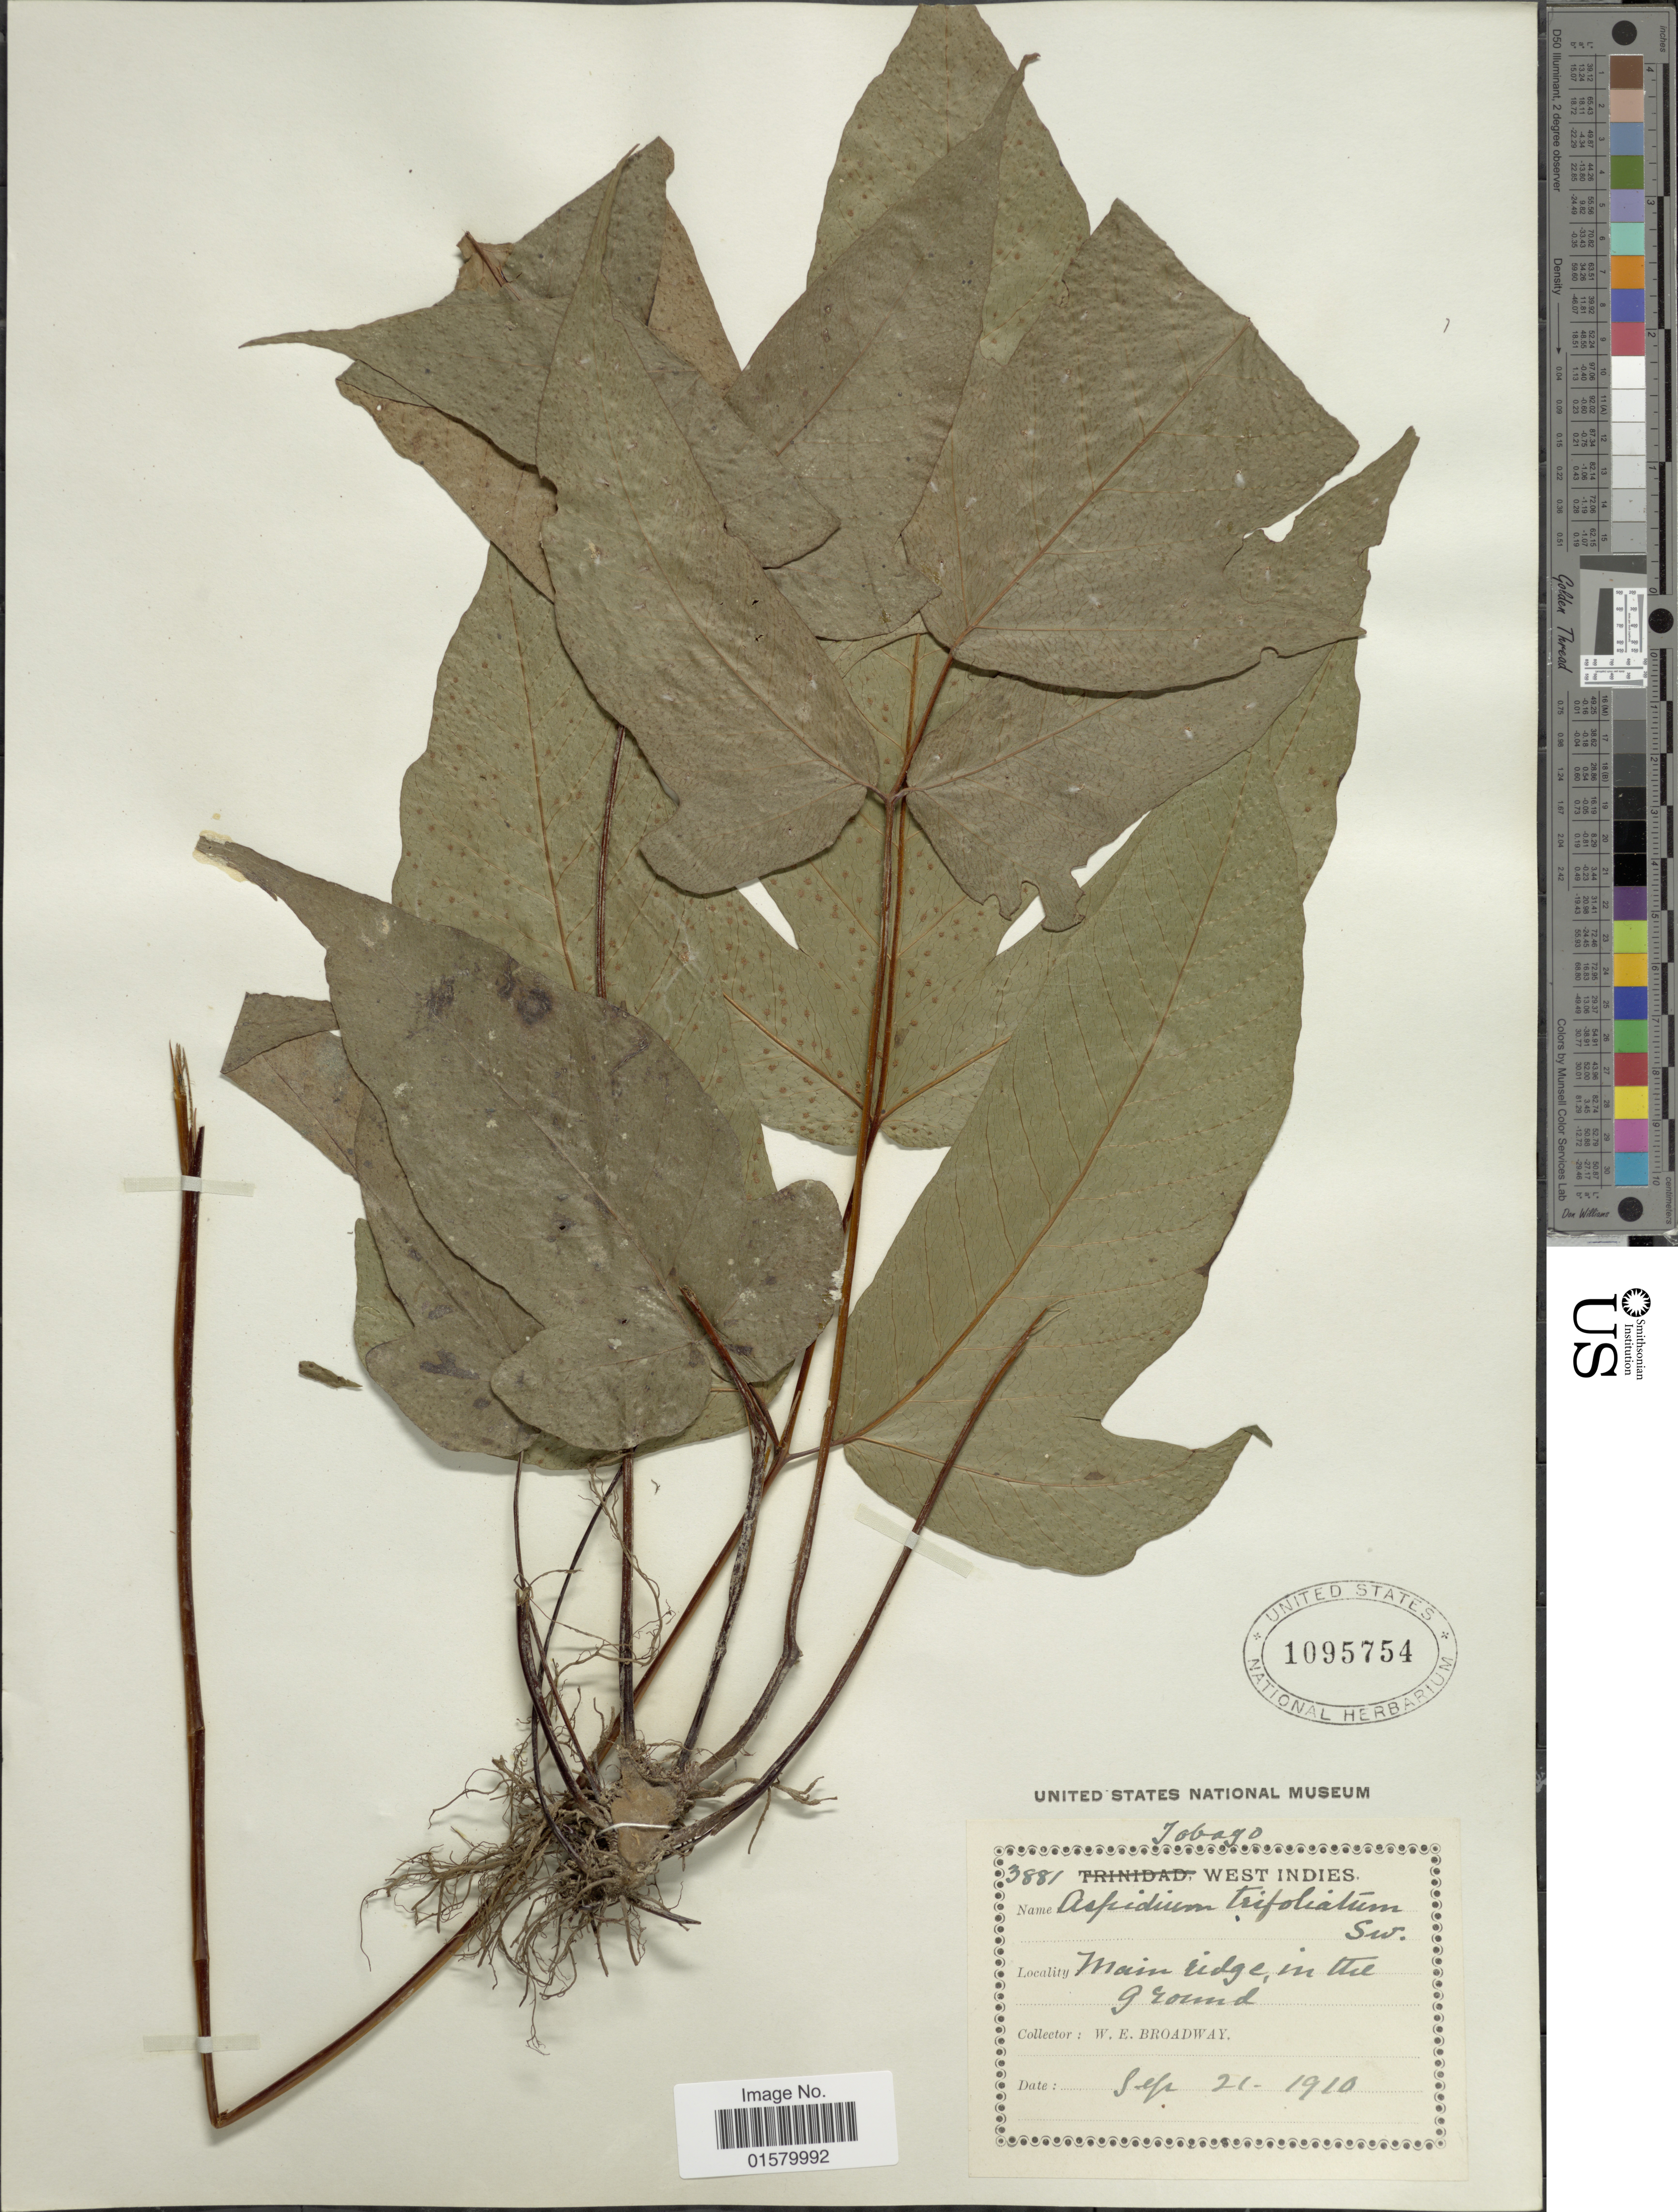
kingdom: Plantae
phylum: Tracheophyta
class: Polypodiopsida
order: Polypodiales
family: Tectariaceae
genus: Tectaria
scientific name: Tectaria trifoliata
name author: (L.) Cav.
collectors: W. E. Broadway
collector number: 3881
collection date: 1910-09-21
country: Trinidad and Tobago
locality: Tobago, West Indies, Main ridge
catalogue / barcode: US 1095754